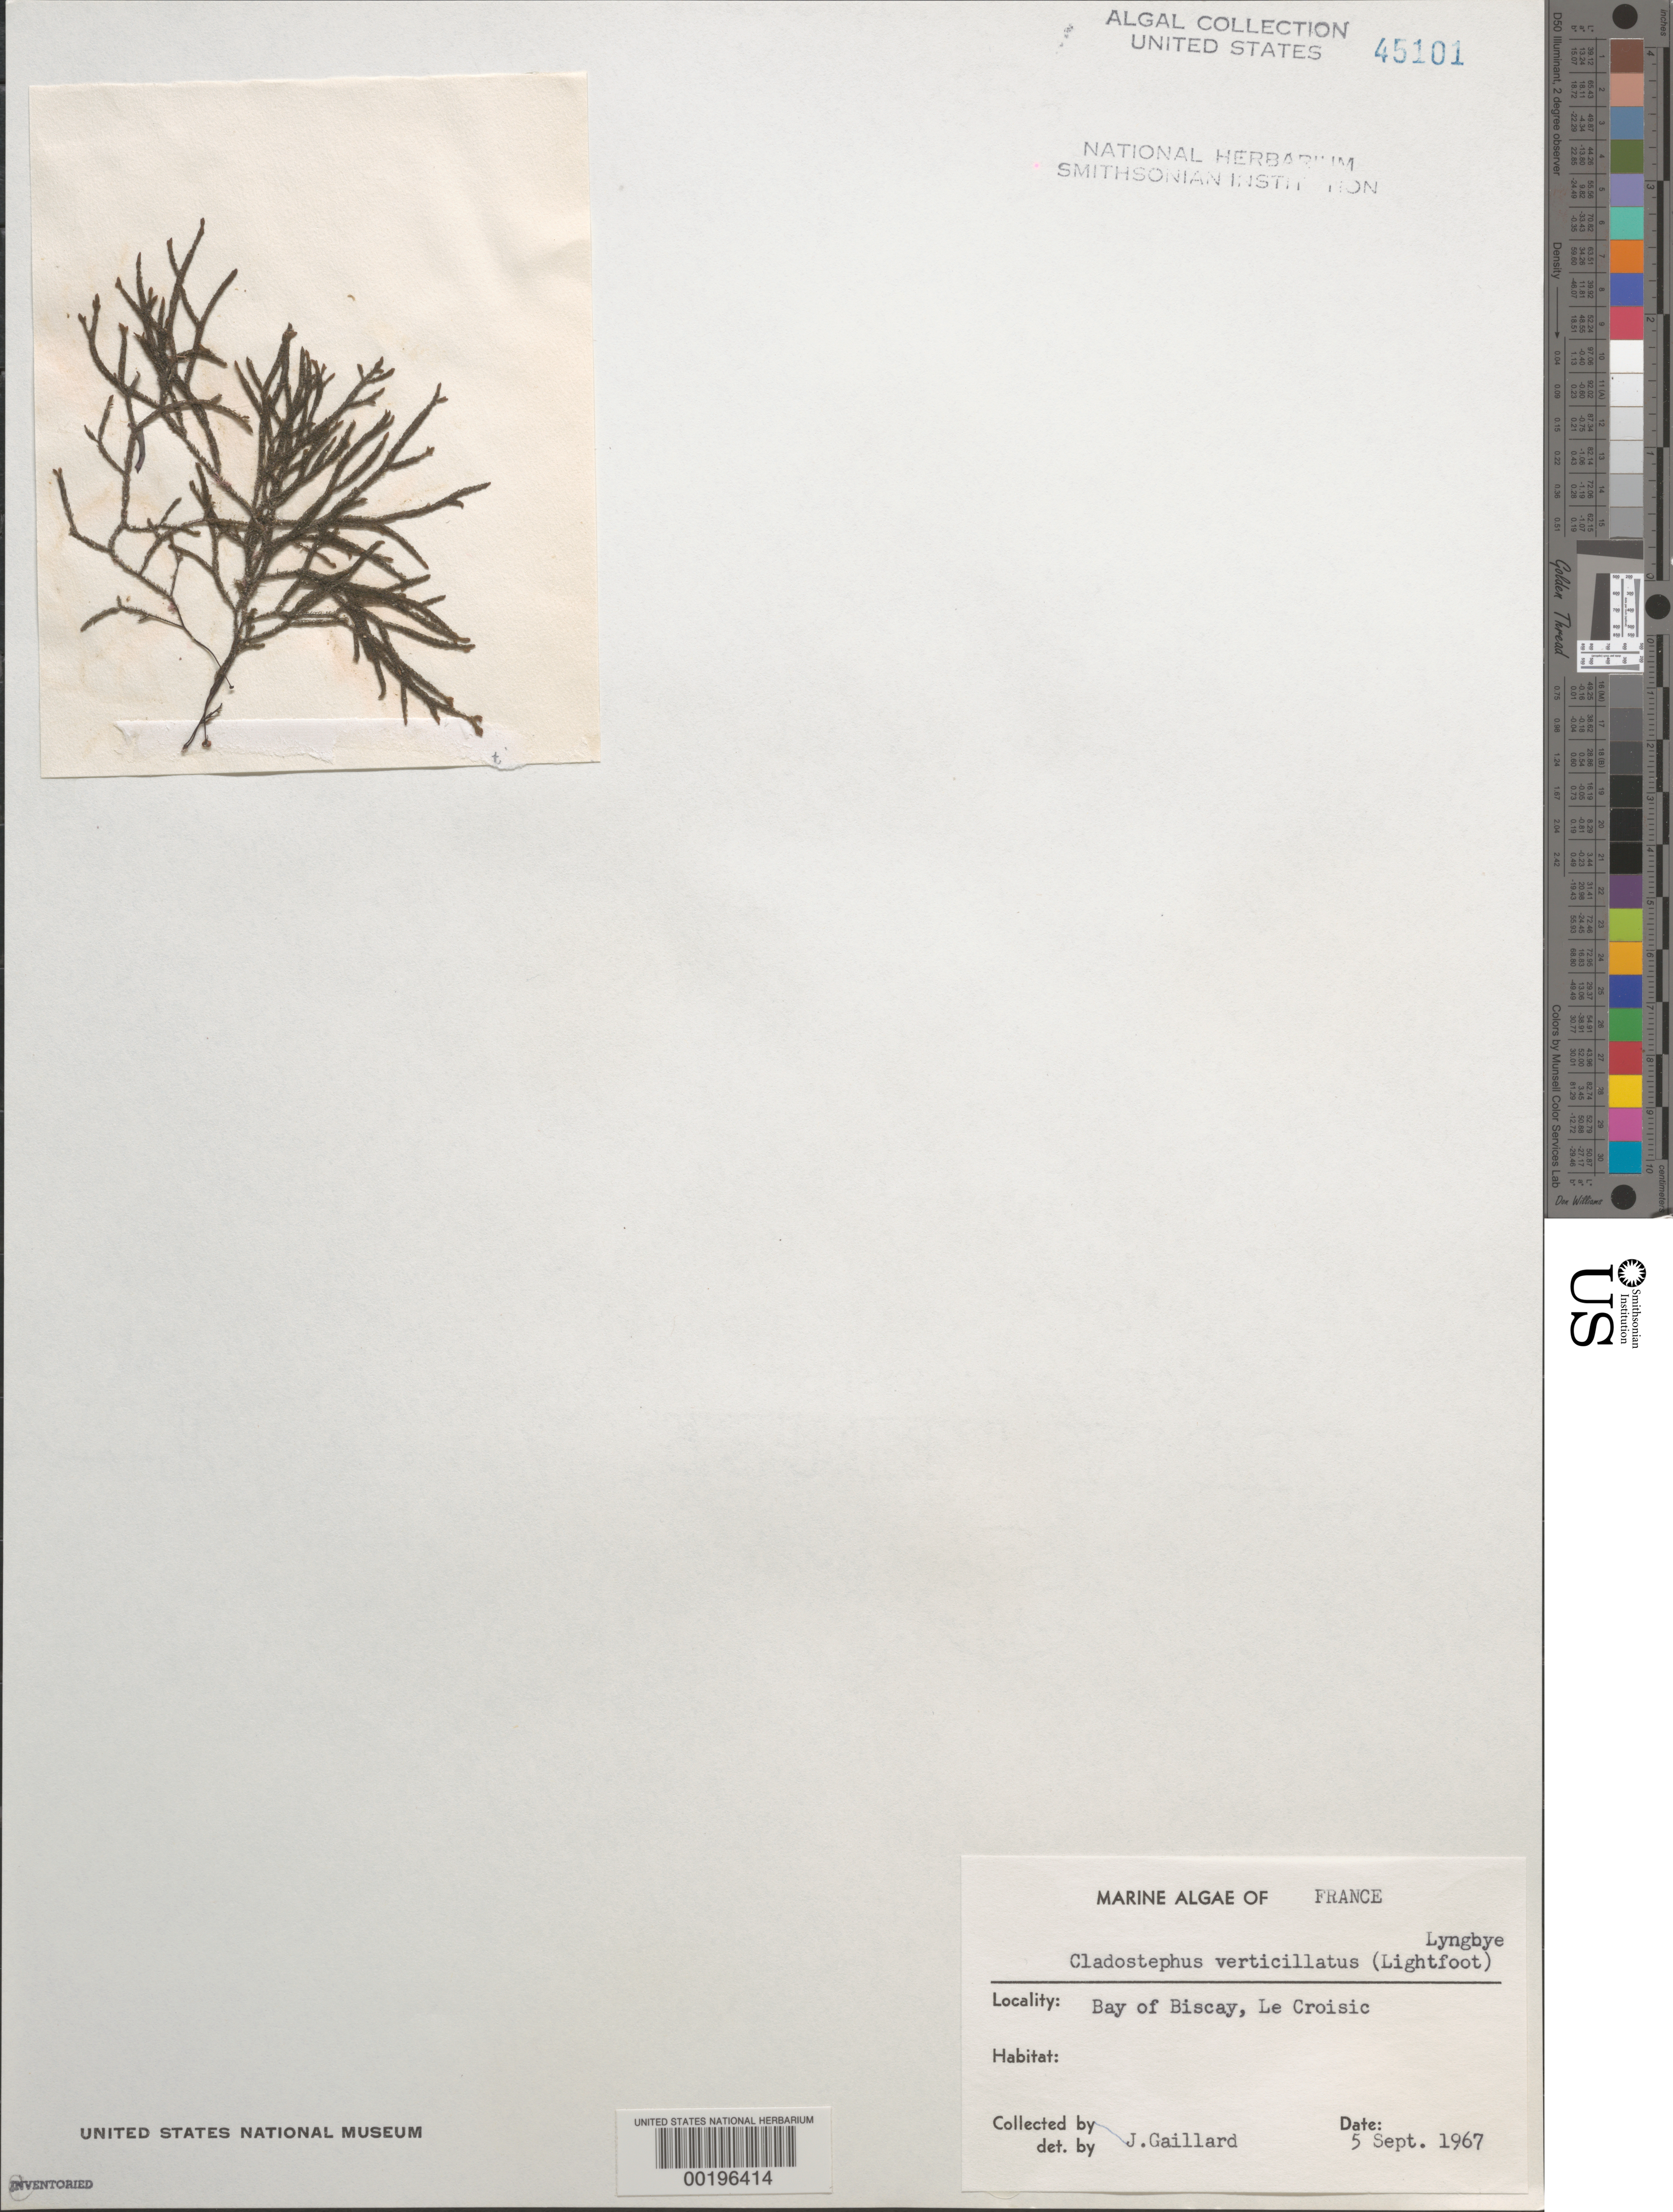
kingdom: Chromista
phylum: Ochrophyta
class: Phaeophyceae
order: Sphacelariales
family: Cladostephaceae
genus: Cladostephus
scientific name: Cladostephus hirsutus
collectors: J. Gaillard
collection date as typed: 05 Sep 1967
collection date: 1967-09-05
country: France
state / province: Pays de la Loire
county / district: Loire-Atlantique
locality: Le Croisic, Bay of Biscay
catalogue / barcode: US 45101